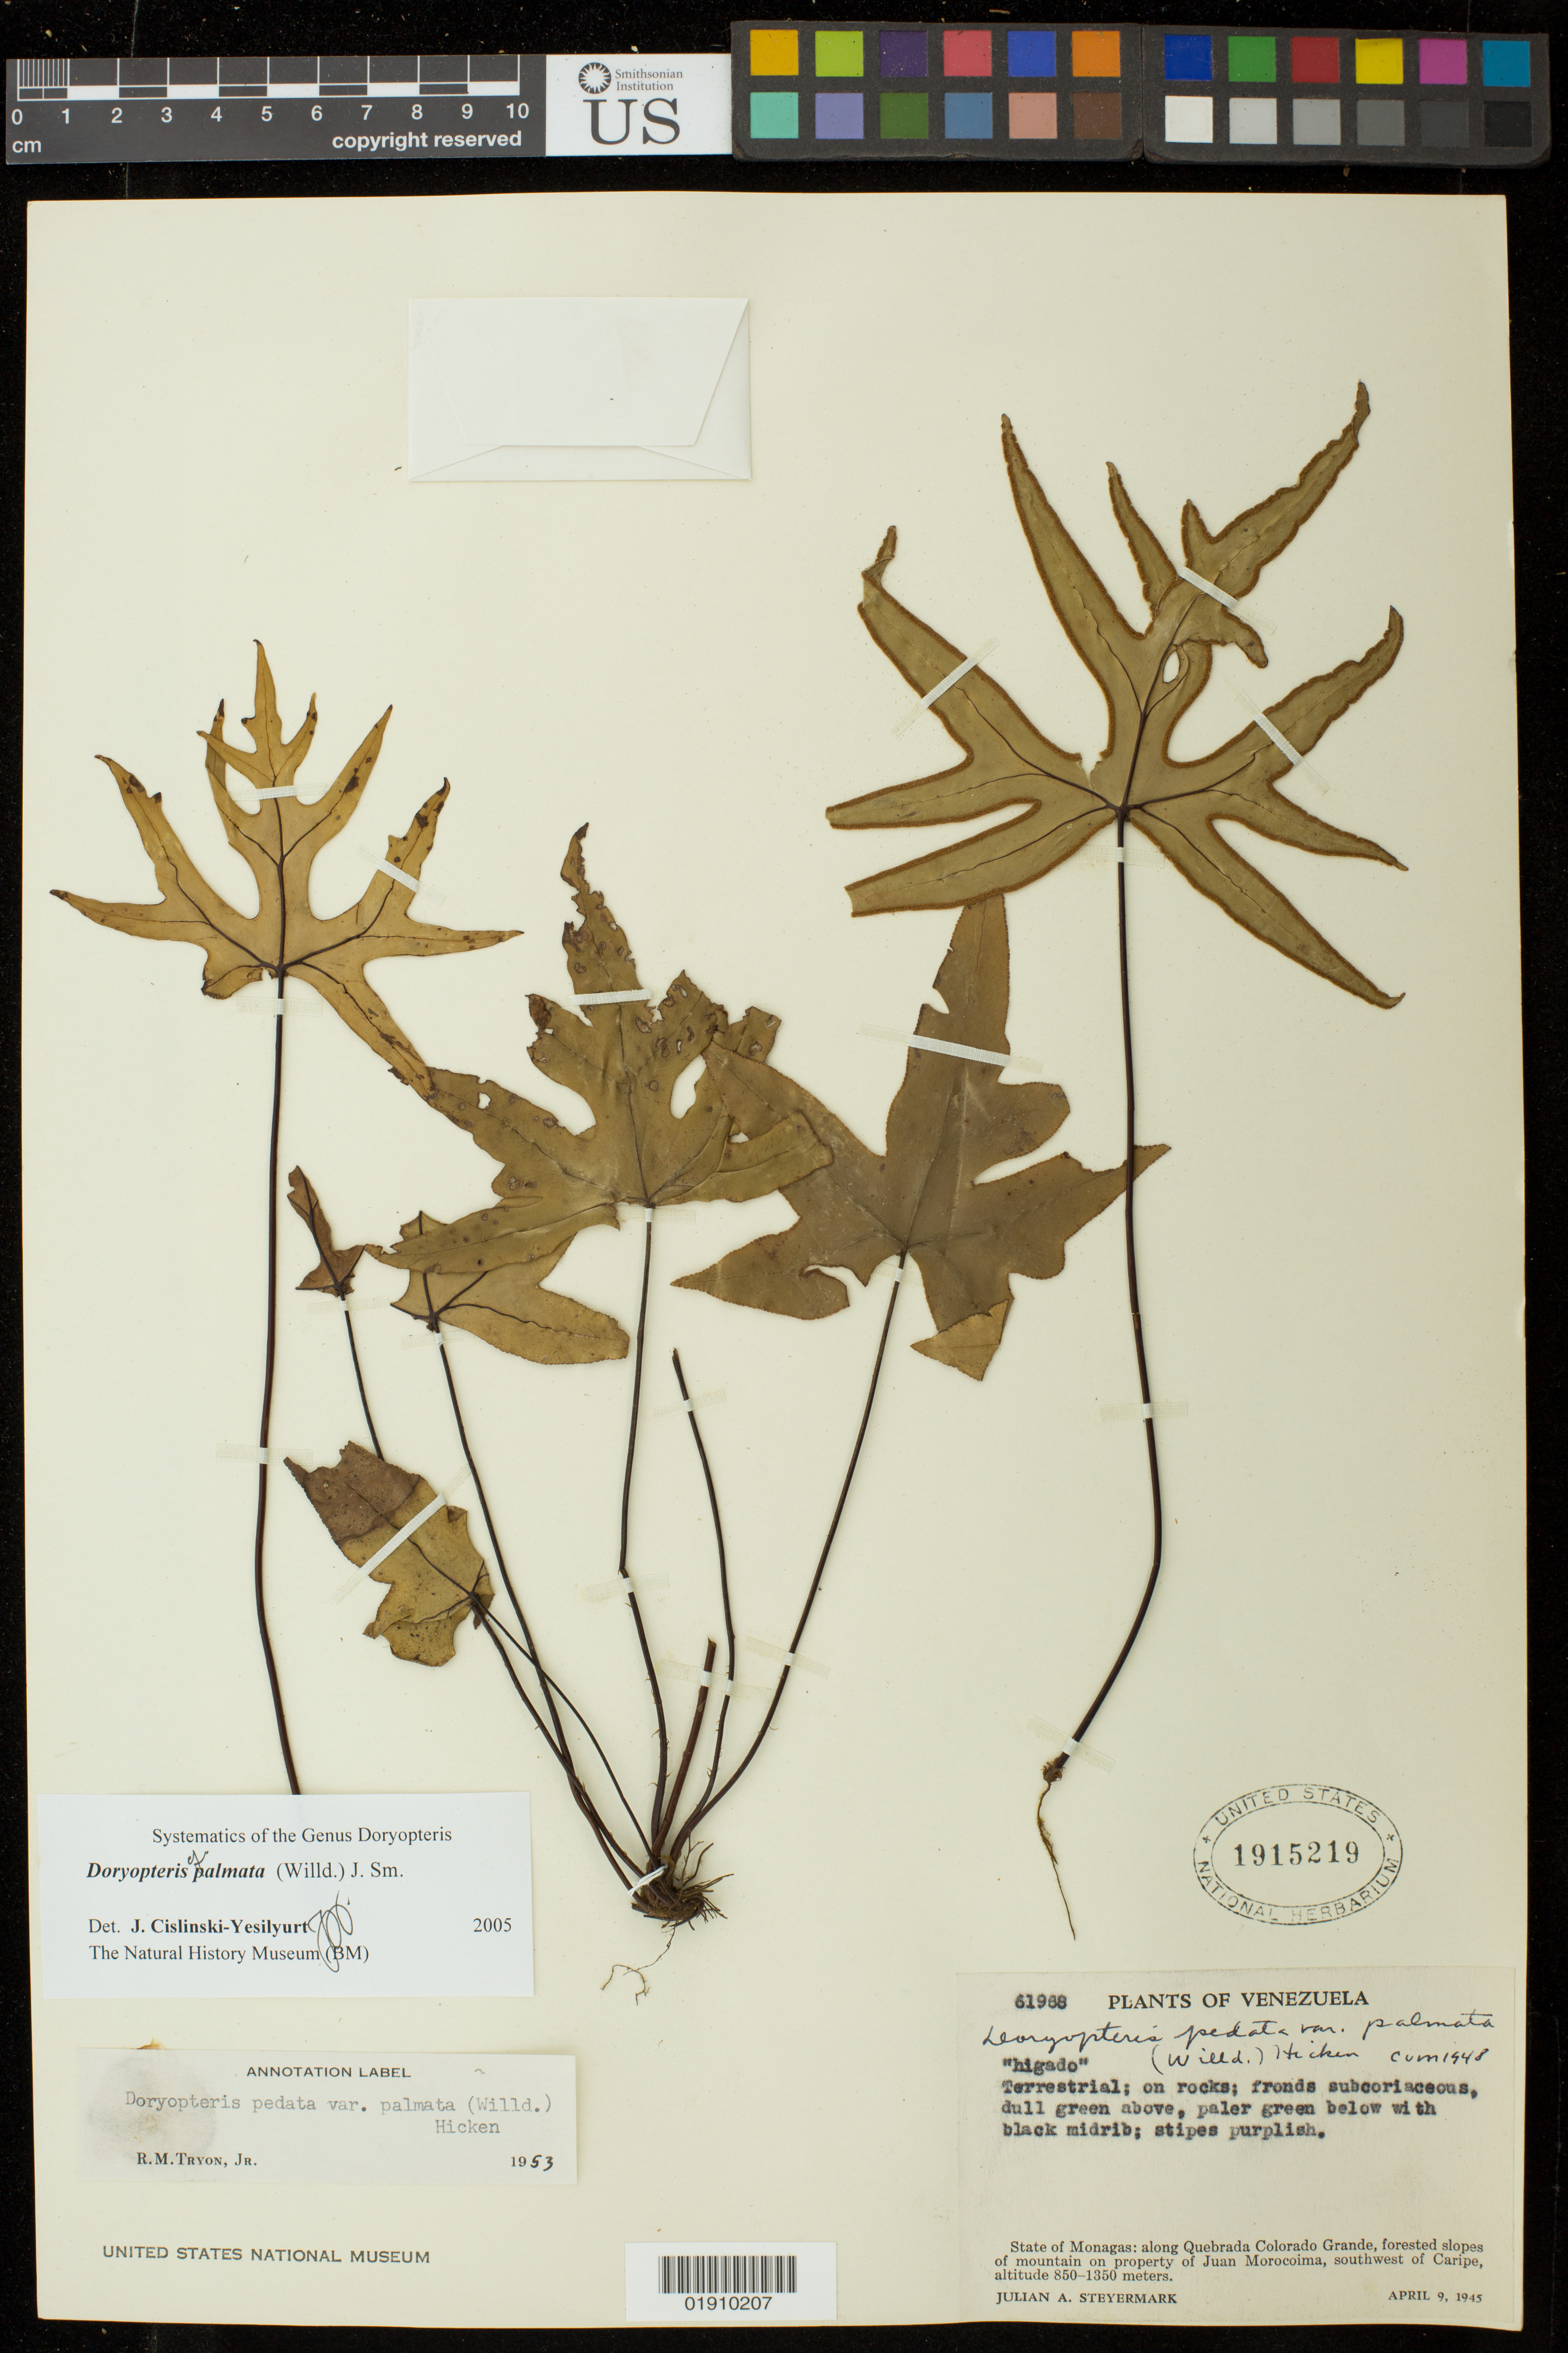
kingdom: Plantae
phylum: Tracheophyta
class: Polypodiopsida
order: Polypodiales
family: Pteridaceae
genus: Doryopteris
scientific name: Doryopteris palmata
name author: (Willd.) J. Sm.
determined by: Cislinski-Yesilyurt, J.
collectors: J. Steyermark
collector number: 61958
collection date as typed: April 9, 1945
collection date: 1945-04-09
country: Venezuela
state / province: Monagas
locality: State of Monagas: along Quebrada Colorado Grande, forested slopes of mountain on property of Juan Morocoima, southwest of Caripe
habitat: on rocks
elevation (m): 850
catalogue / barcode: US 1915219